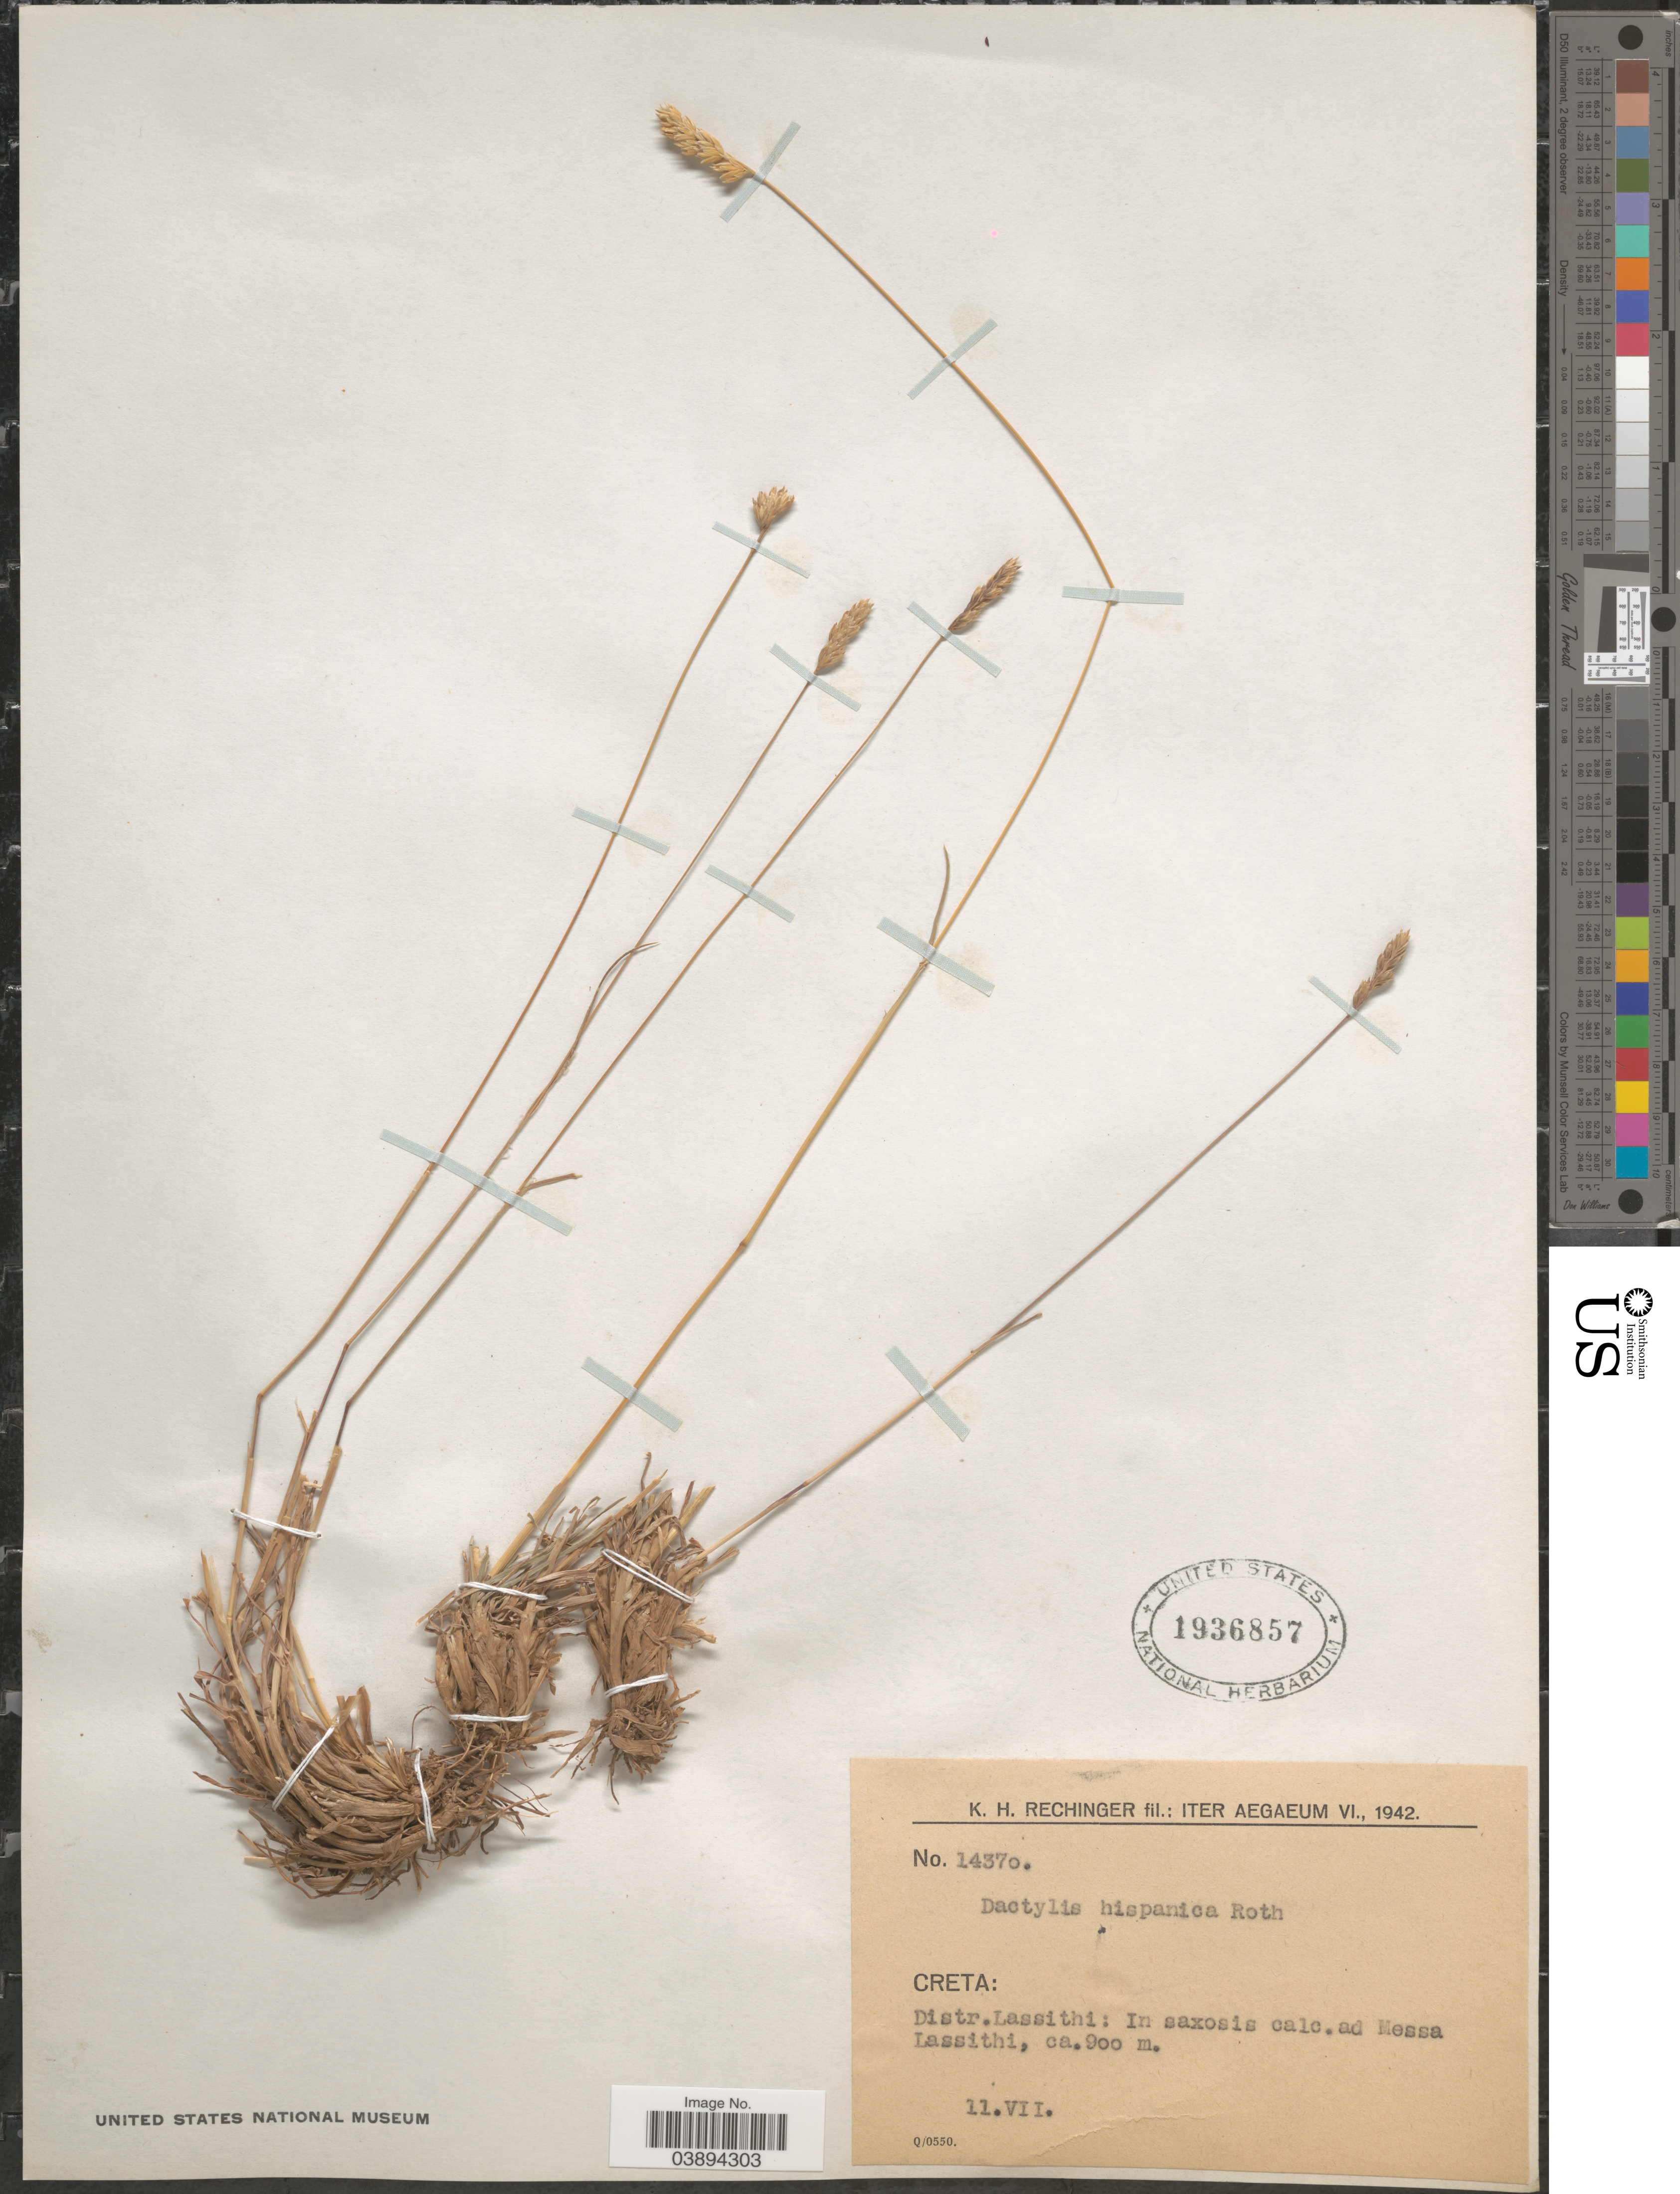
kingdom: Plantae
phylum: Tracheophyta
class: Liliopsida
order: Poales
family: Poaceae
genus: Dactylis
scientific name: Dactylis glomerata subsp. hispanica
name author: (Roth) Nyman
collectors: K. H. Rechinger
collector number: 14370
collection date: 1942-07-11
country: Greece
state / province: Crete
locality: Creta: Distr.Lassithi: In saxosis calc.ad Messa Lassithi.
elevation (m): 900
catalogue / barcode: US 1936857